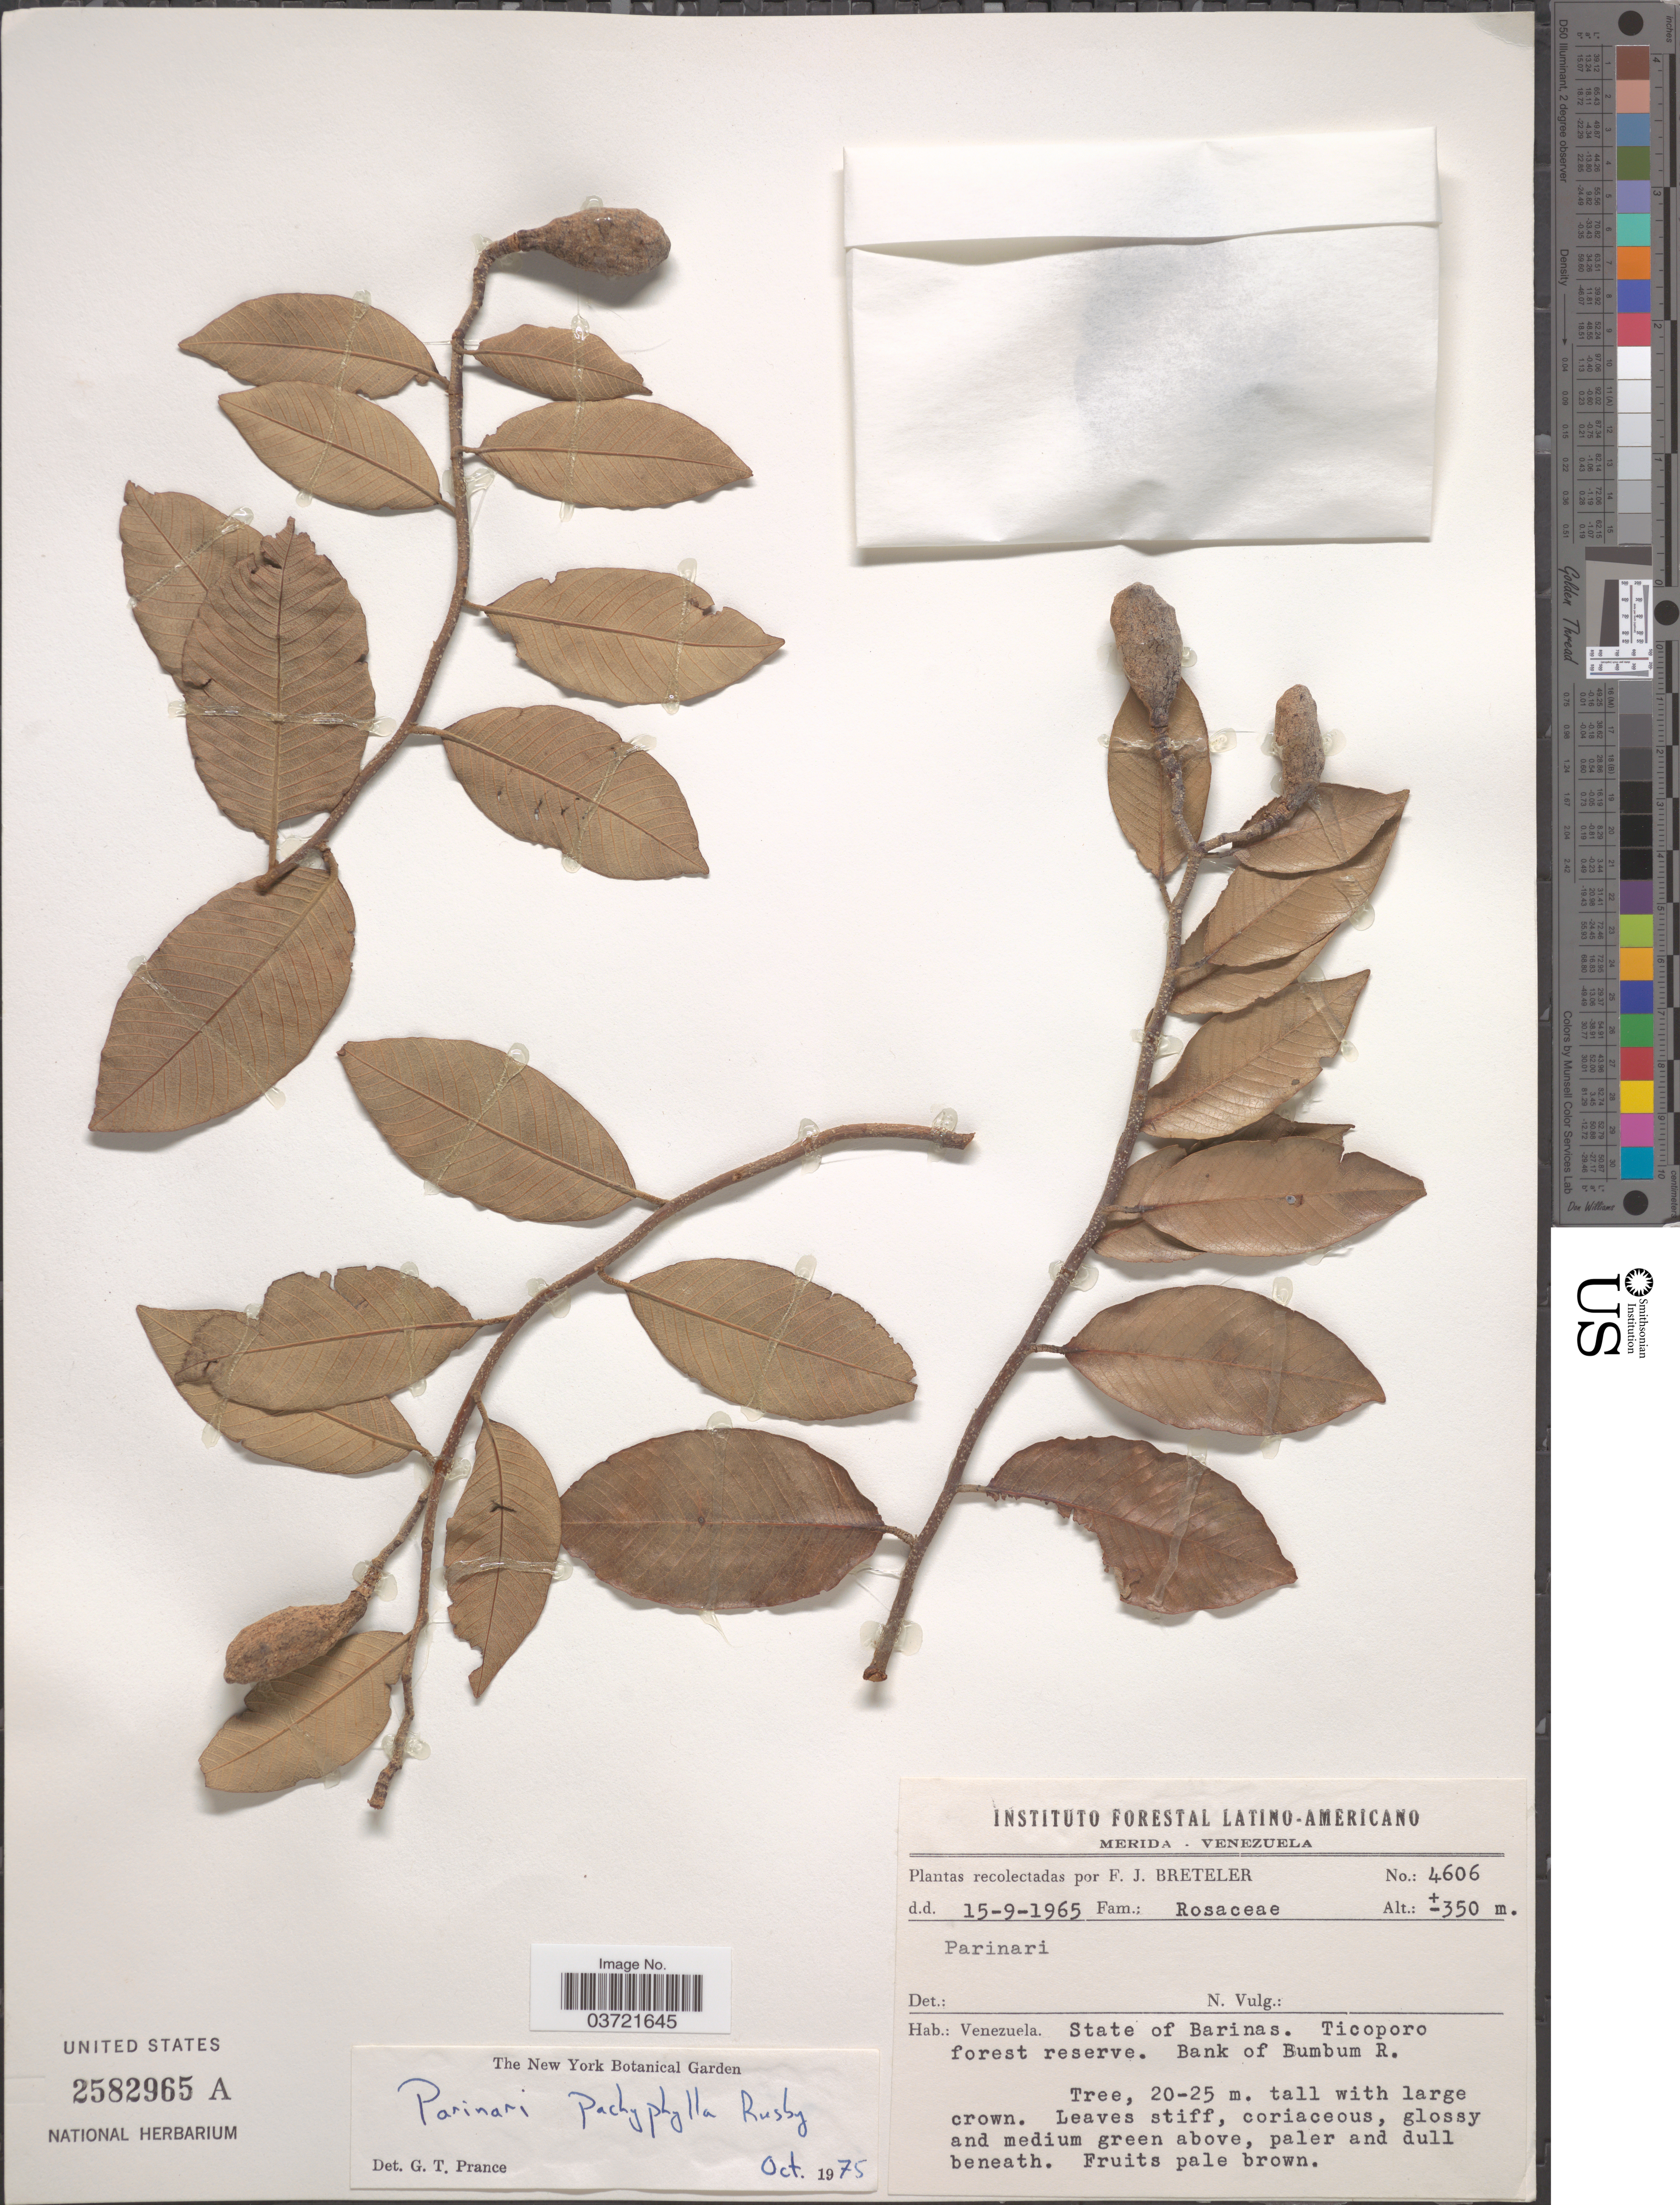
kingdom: Plantae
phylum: Tracheophyta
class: Magnoliopsida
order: Malpighiales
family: Chrysobalanaceae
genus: Parinari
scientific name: Parinari pachyphylla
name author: Rusby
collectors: F. J. Breteler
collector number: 4606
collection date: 1965-09-15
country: Venezuela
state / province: Barinas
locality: Ticoporo forest reserve. Bank of Bumbum R.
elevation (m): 350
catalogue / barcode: US 2582965A